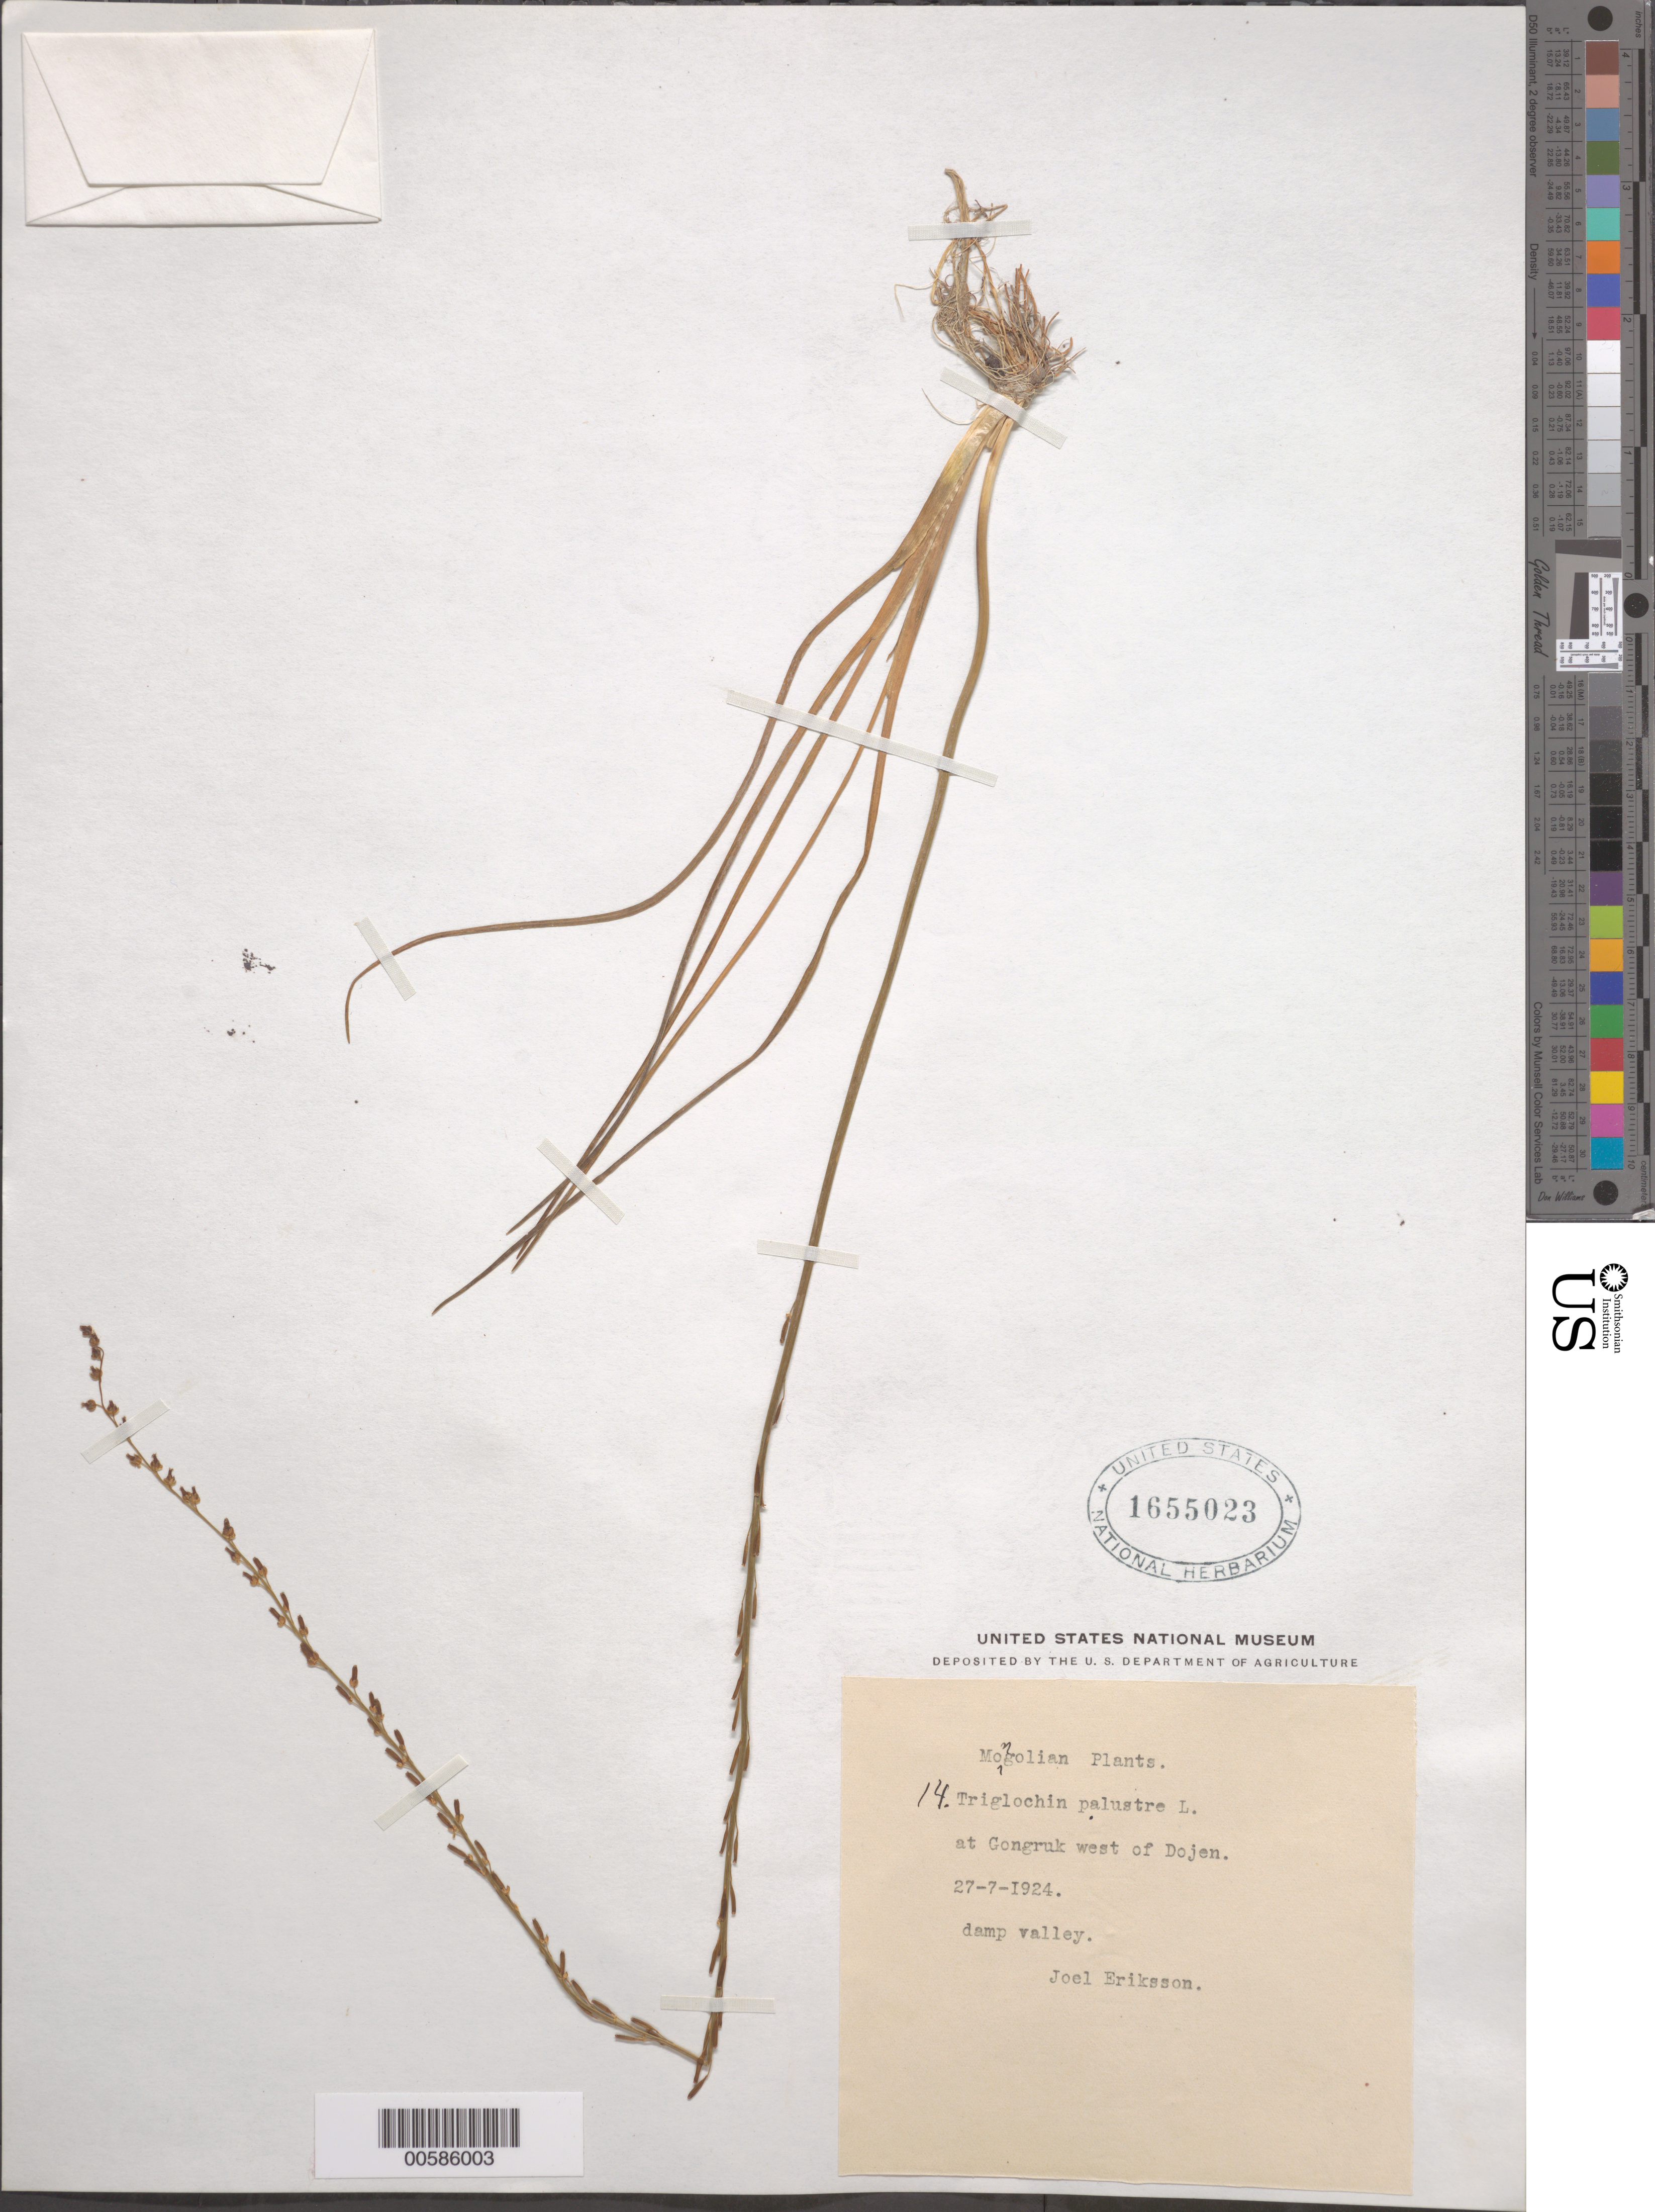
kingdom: Plantae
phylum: Tracheophyta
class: Liliopsida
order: Alismatales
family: Juncaginaceae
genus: Triglochin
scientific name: Triglochin palustris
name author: L.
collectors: J. Eriksson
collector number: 14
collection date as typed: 27 Jul 1924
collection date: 1924-07-27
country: Mongolia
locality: Gongruk W of Dojen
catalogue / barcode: US 1655023